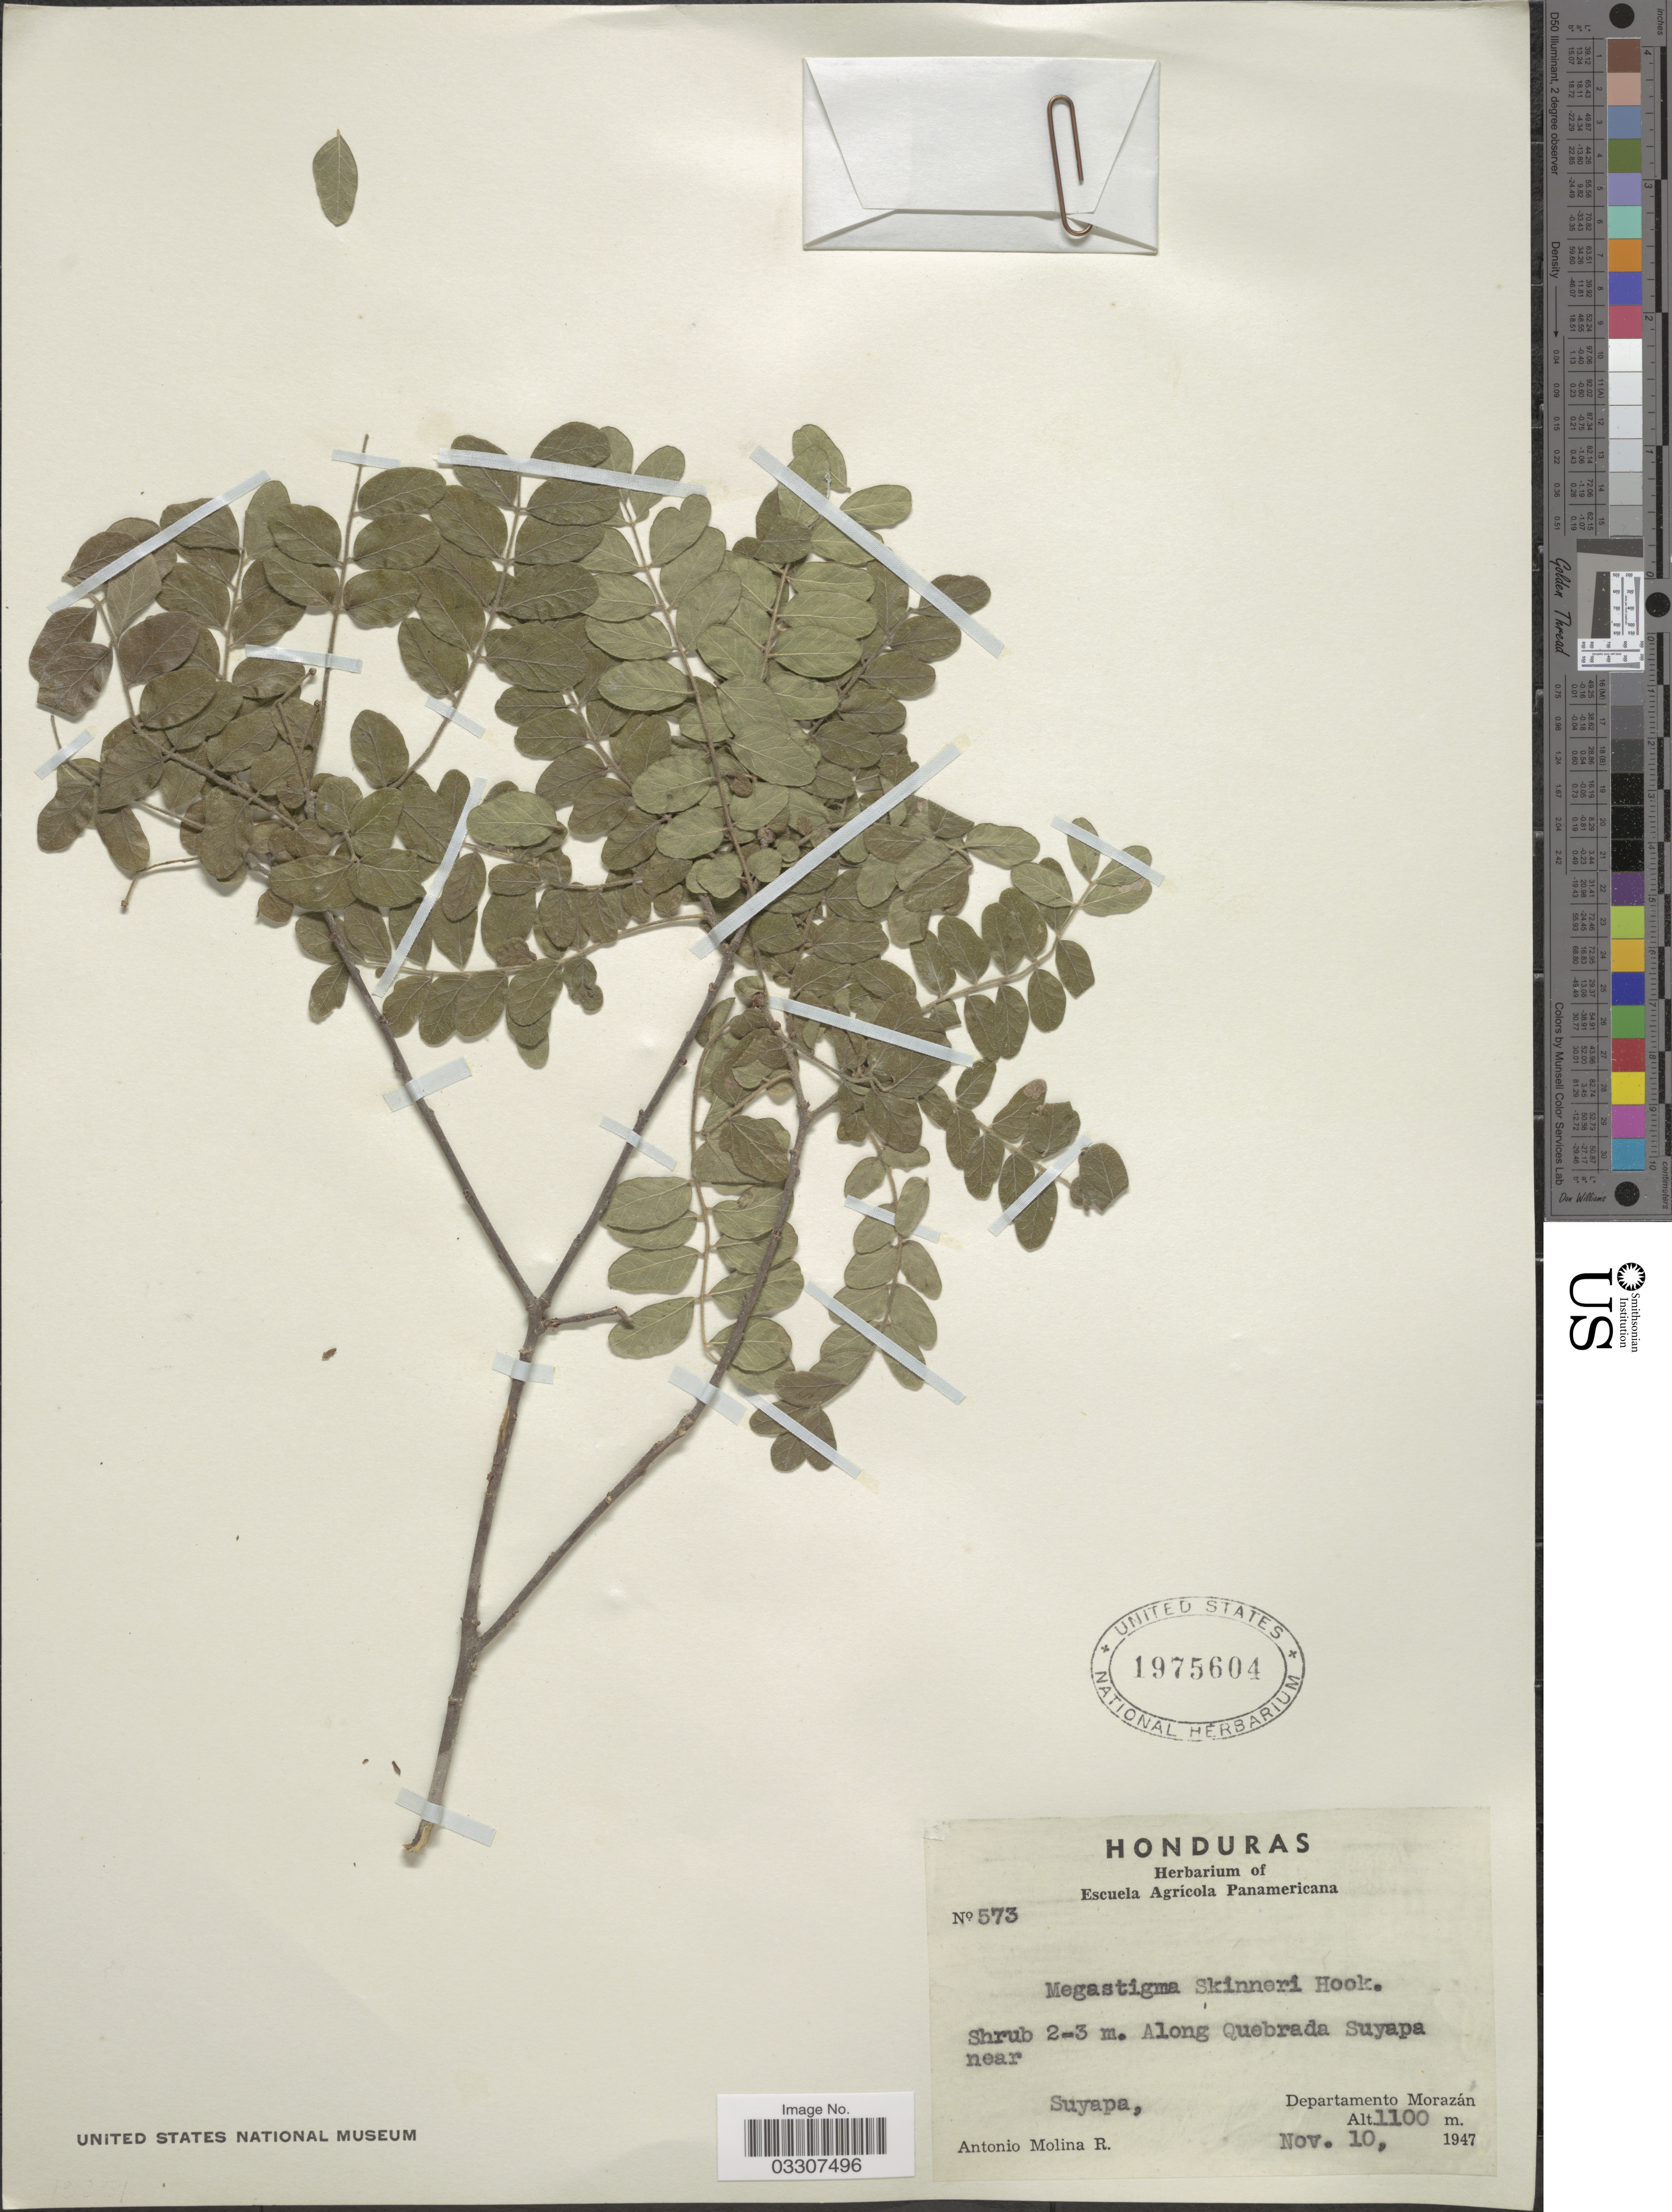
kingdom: Plantae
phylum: Tracheophyta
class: Magnoliopsida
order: Sapindales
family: Rutaceae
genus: Megastigma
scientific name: Megastigma skinneri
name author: Hook. f.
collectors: A. Molina R.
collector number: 573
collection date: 1947-11-10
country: Honduras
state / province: Fco. Morazán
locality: Along Quebrada Suyapa near Suyapa, Departmanento Morazán.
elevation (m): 1100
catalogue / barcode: US 1975604